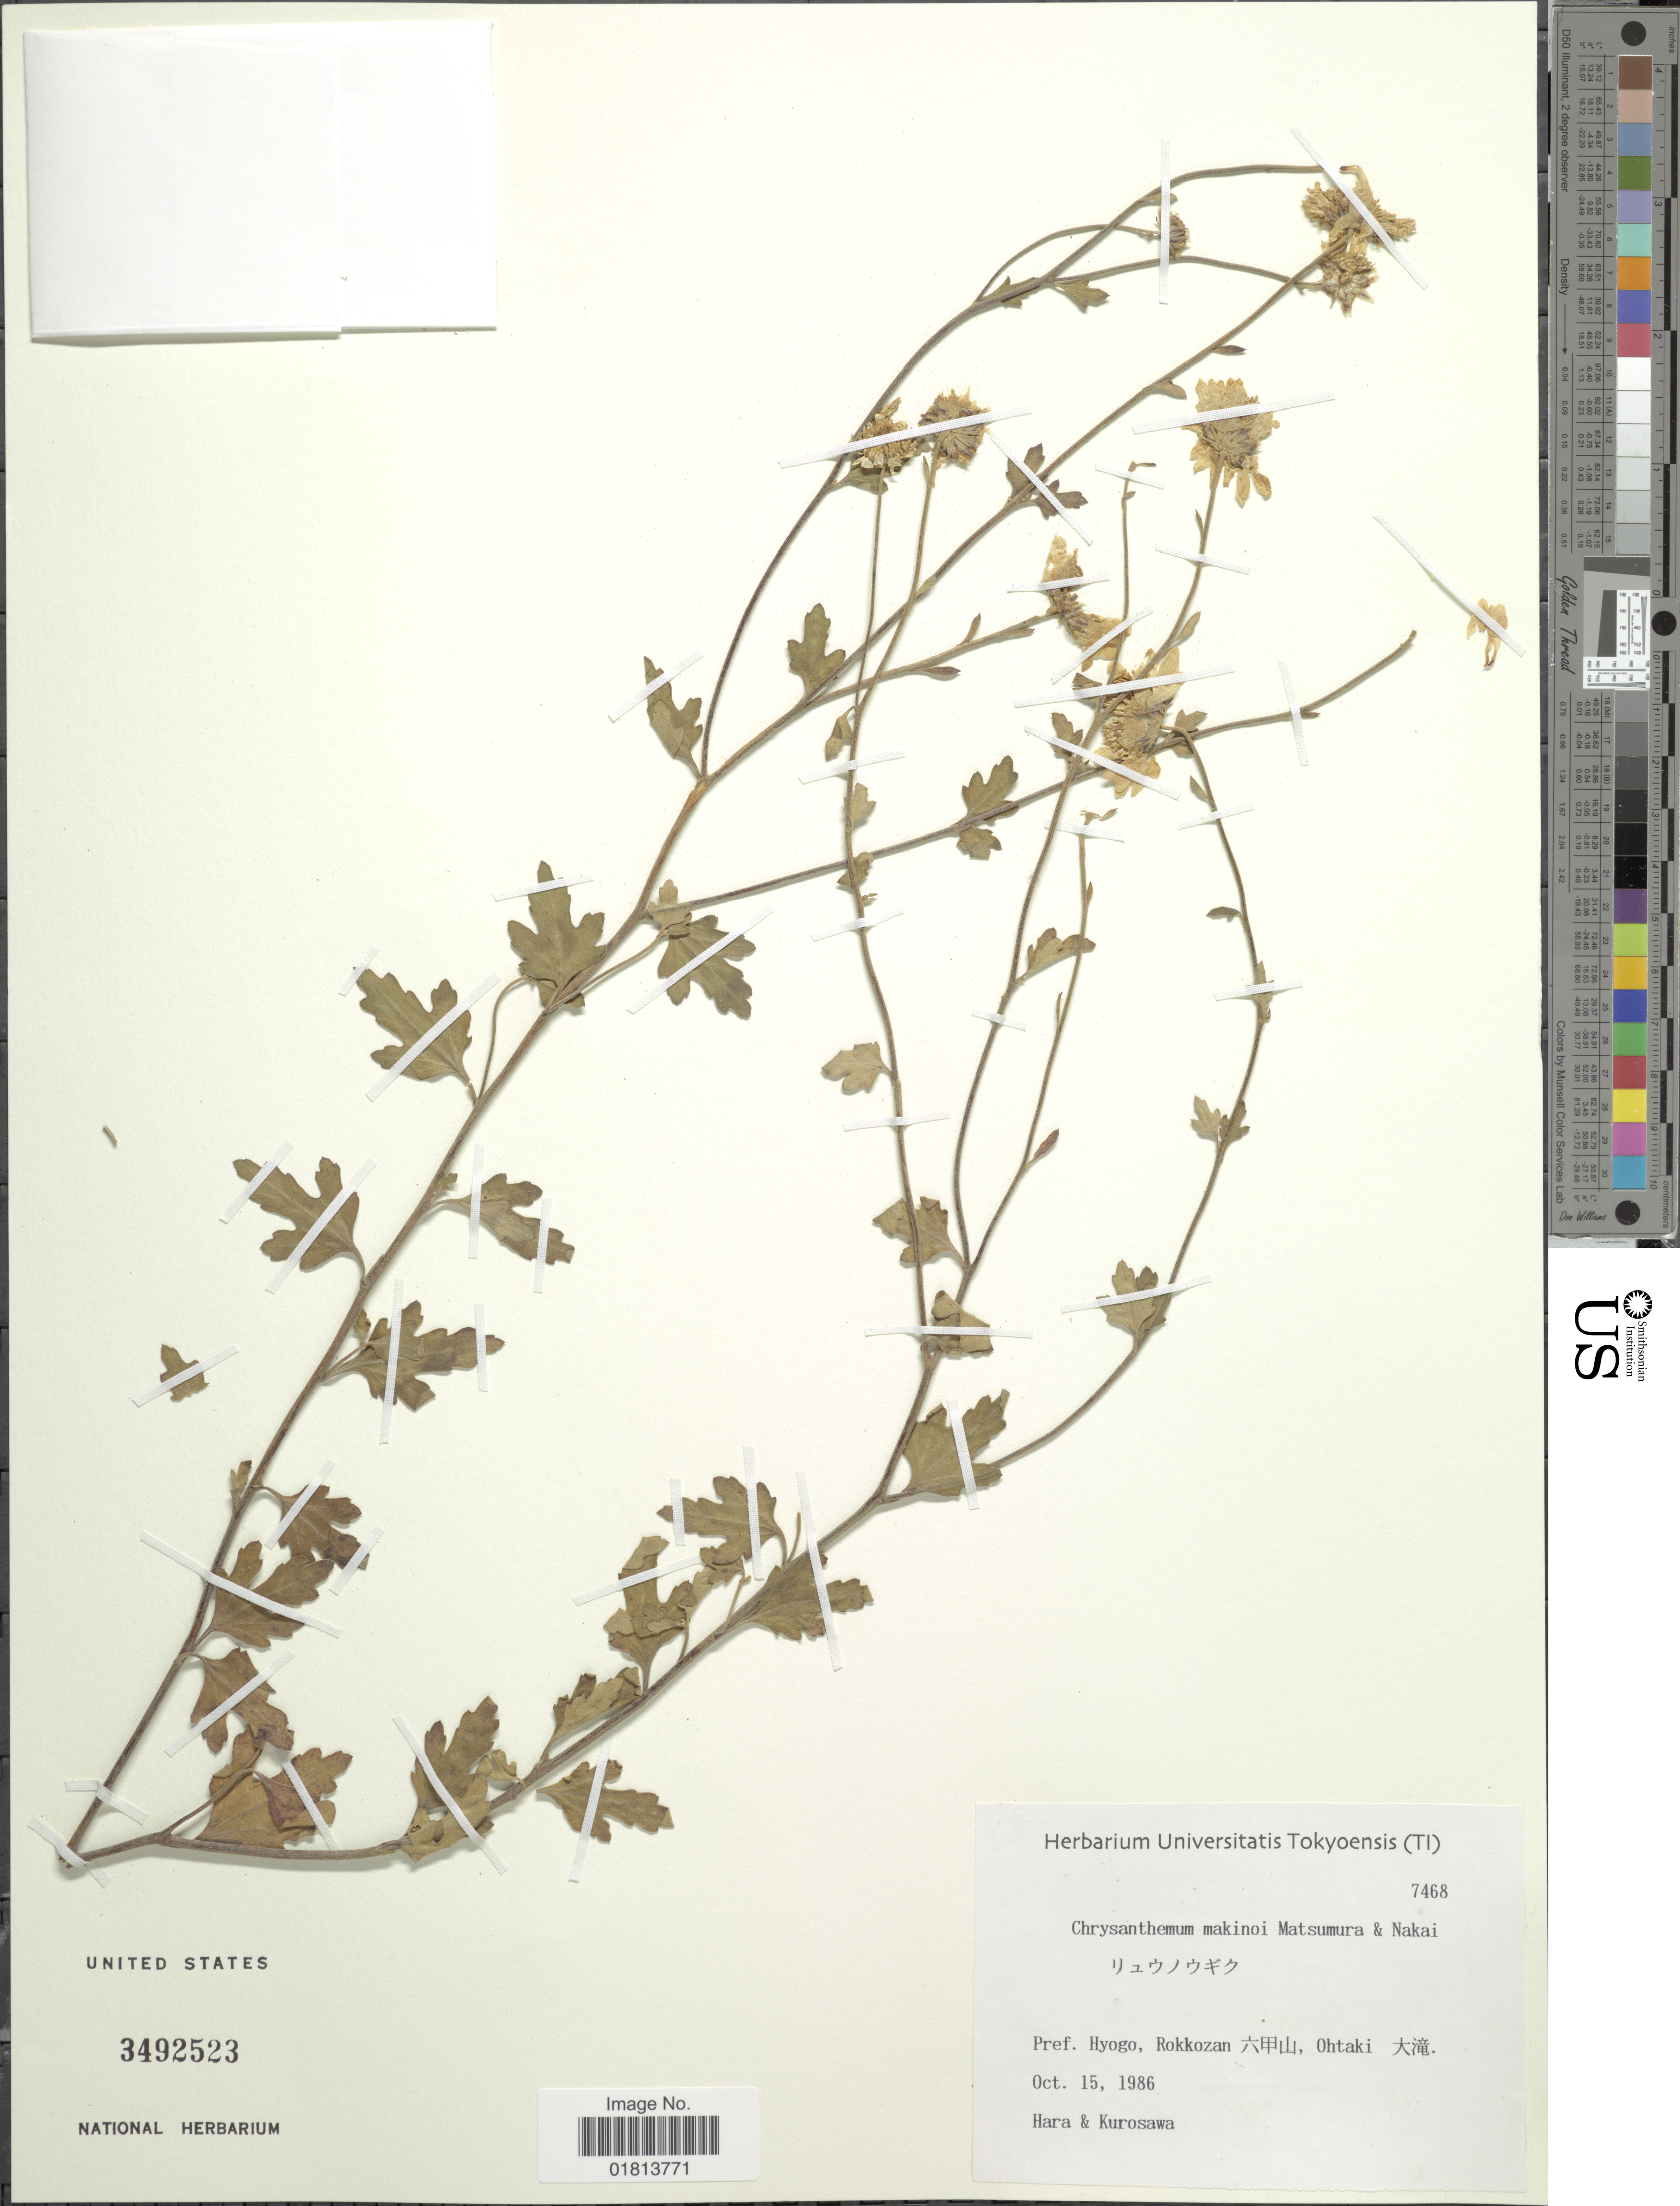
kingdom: Plantae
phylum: Tracheophyta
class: Magnoliopsida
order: Asterales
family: Asteraceae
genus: Dendranthema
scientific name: Dendranthema makinoi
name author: Matsum. & Nakai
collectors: Hara & Kurosawa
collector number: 7468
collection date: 1986-10-15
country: Japan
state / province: Hyogo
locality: Pref. Hyogo, Rokkozan, Ohtaki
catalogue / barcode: US 3492523